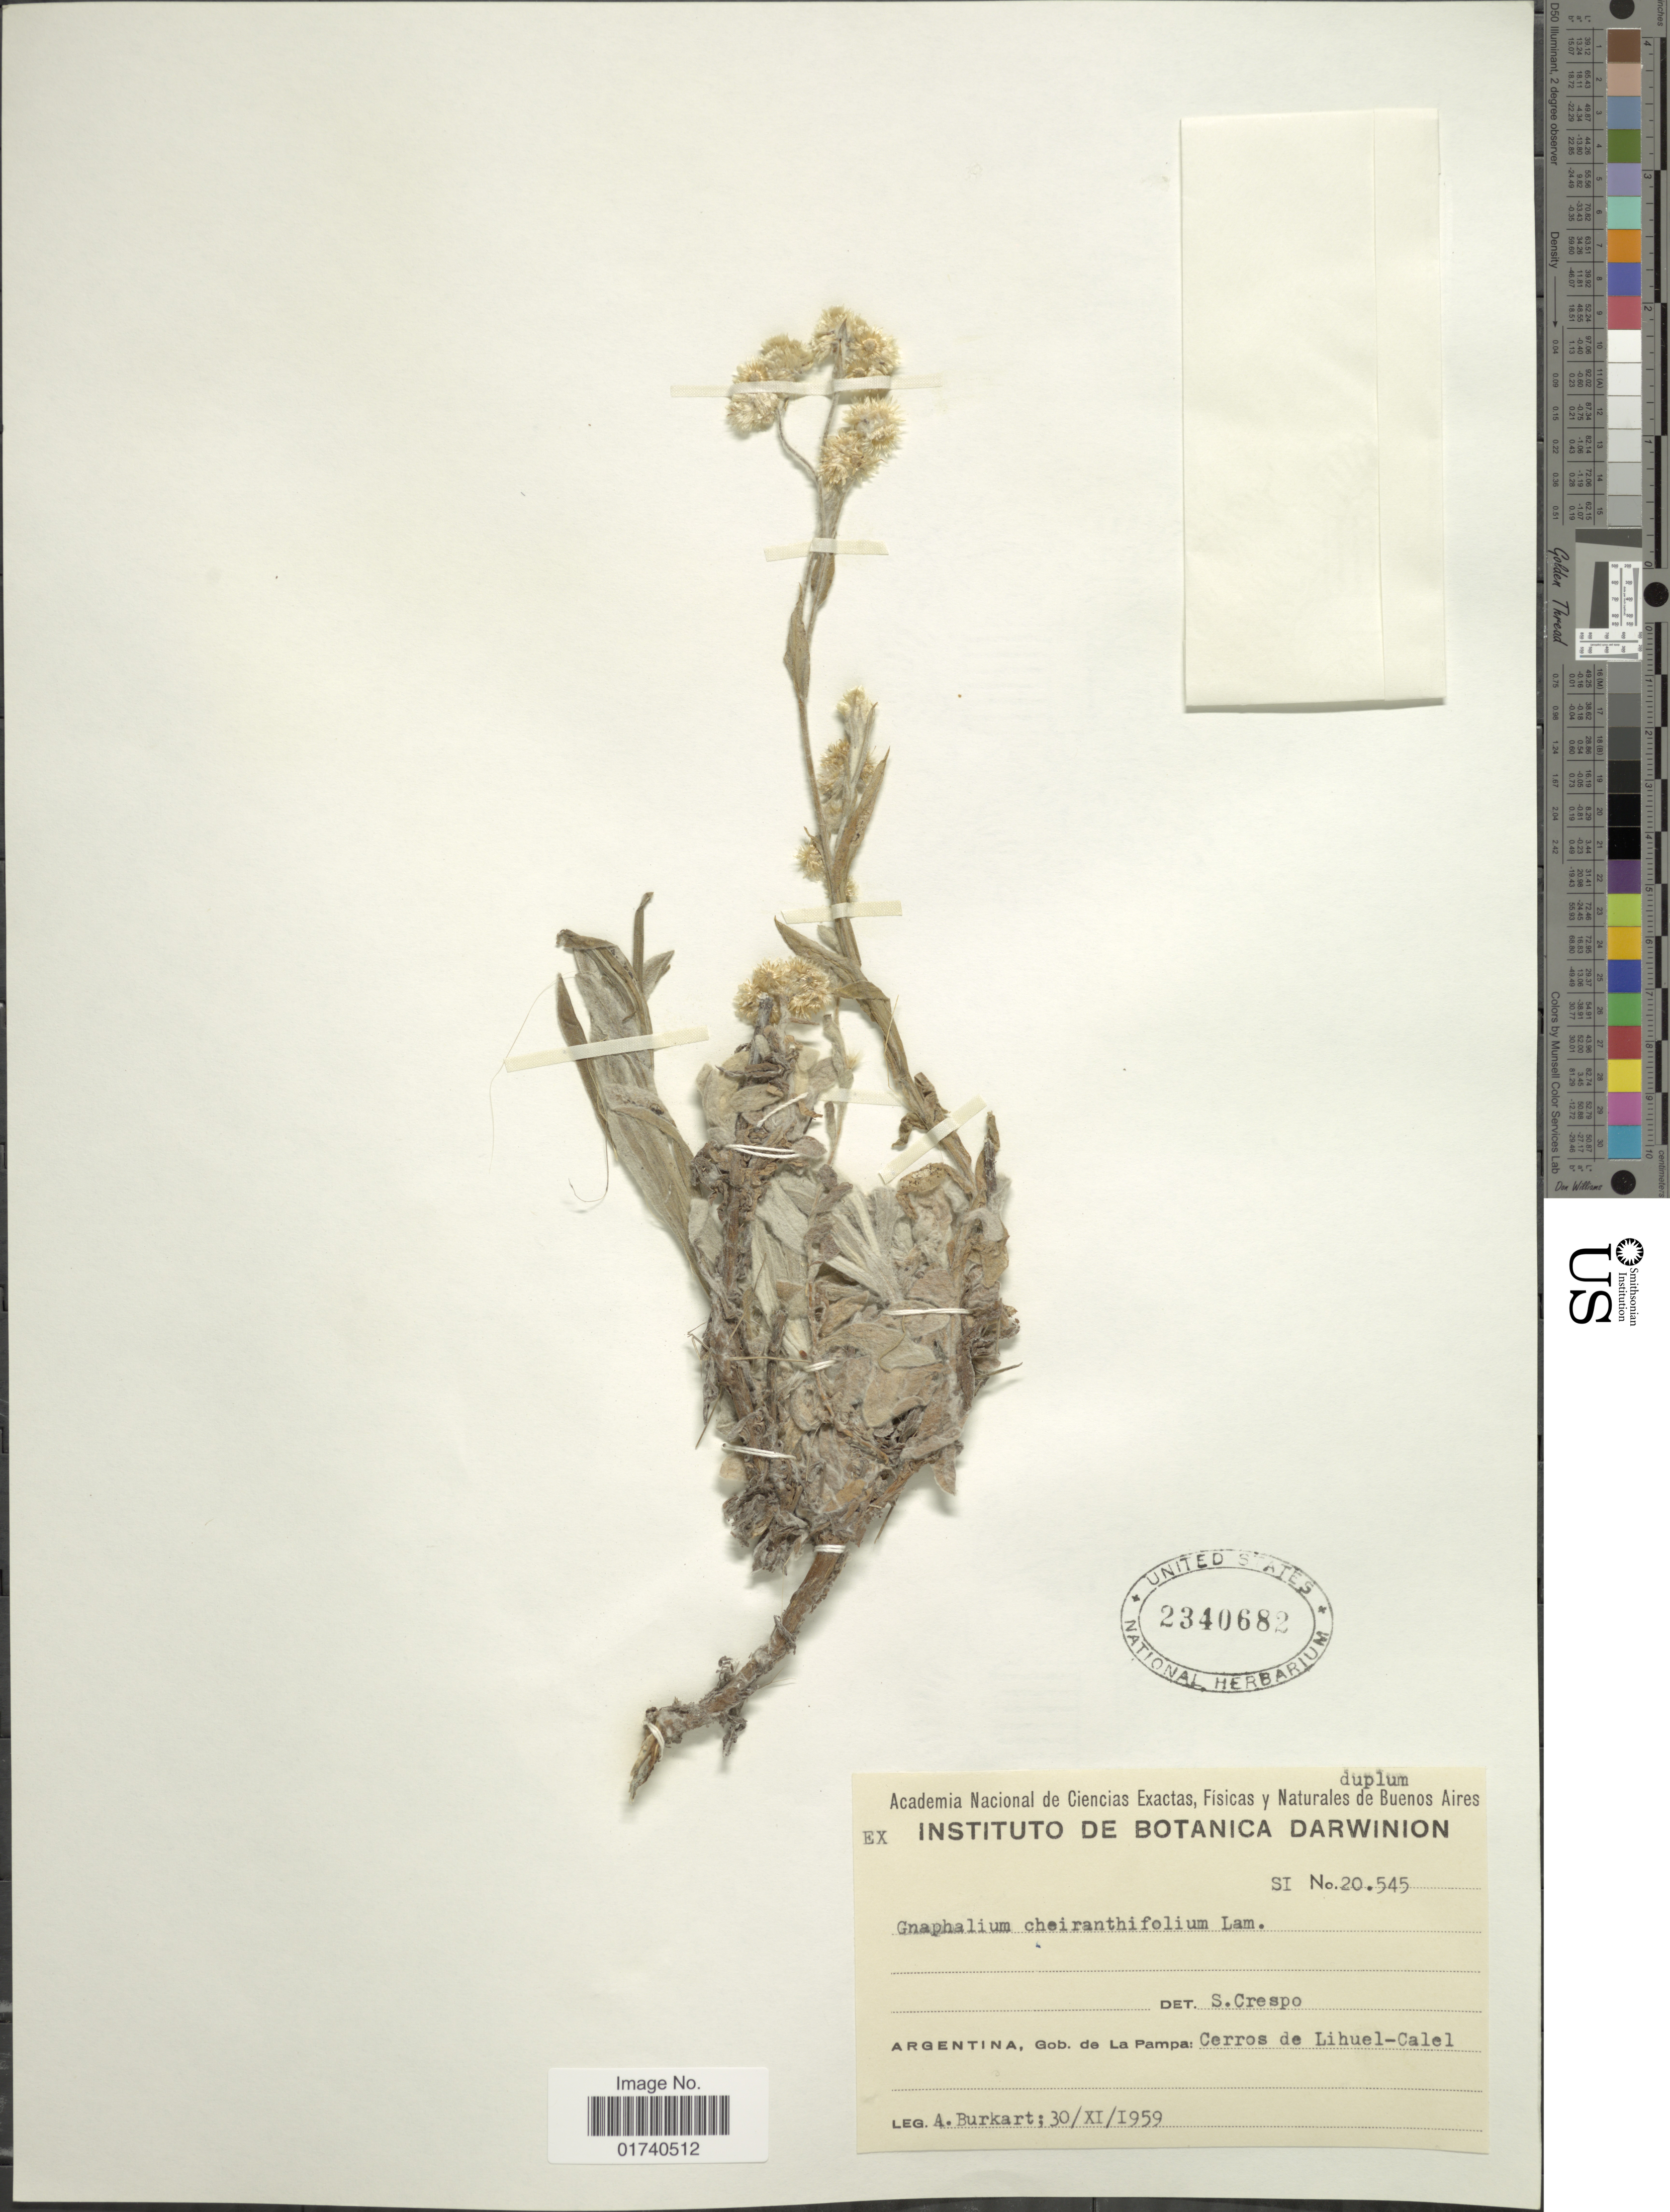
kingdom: Plantae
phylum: Tracheophyta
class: Magnoliopsida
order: Asterales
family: Asteraceae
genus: Pseudognaphalium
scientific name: Pseudognaphalium cheiranthifolium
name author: (Lam.) Hilliard & B.L. Burtt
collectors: A. E. Burkart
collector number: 20545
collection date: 1959-11-30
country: Argentina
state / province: La Pampa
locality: Gob. de La Pampa: Cerros de Lihuel-Calel.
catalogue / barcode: US 2340682